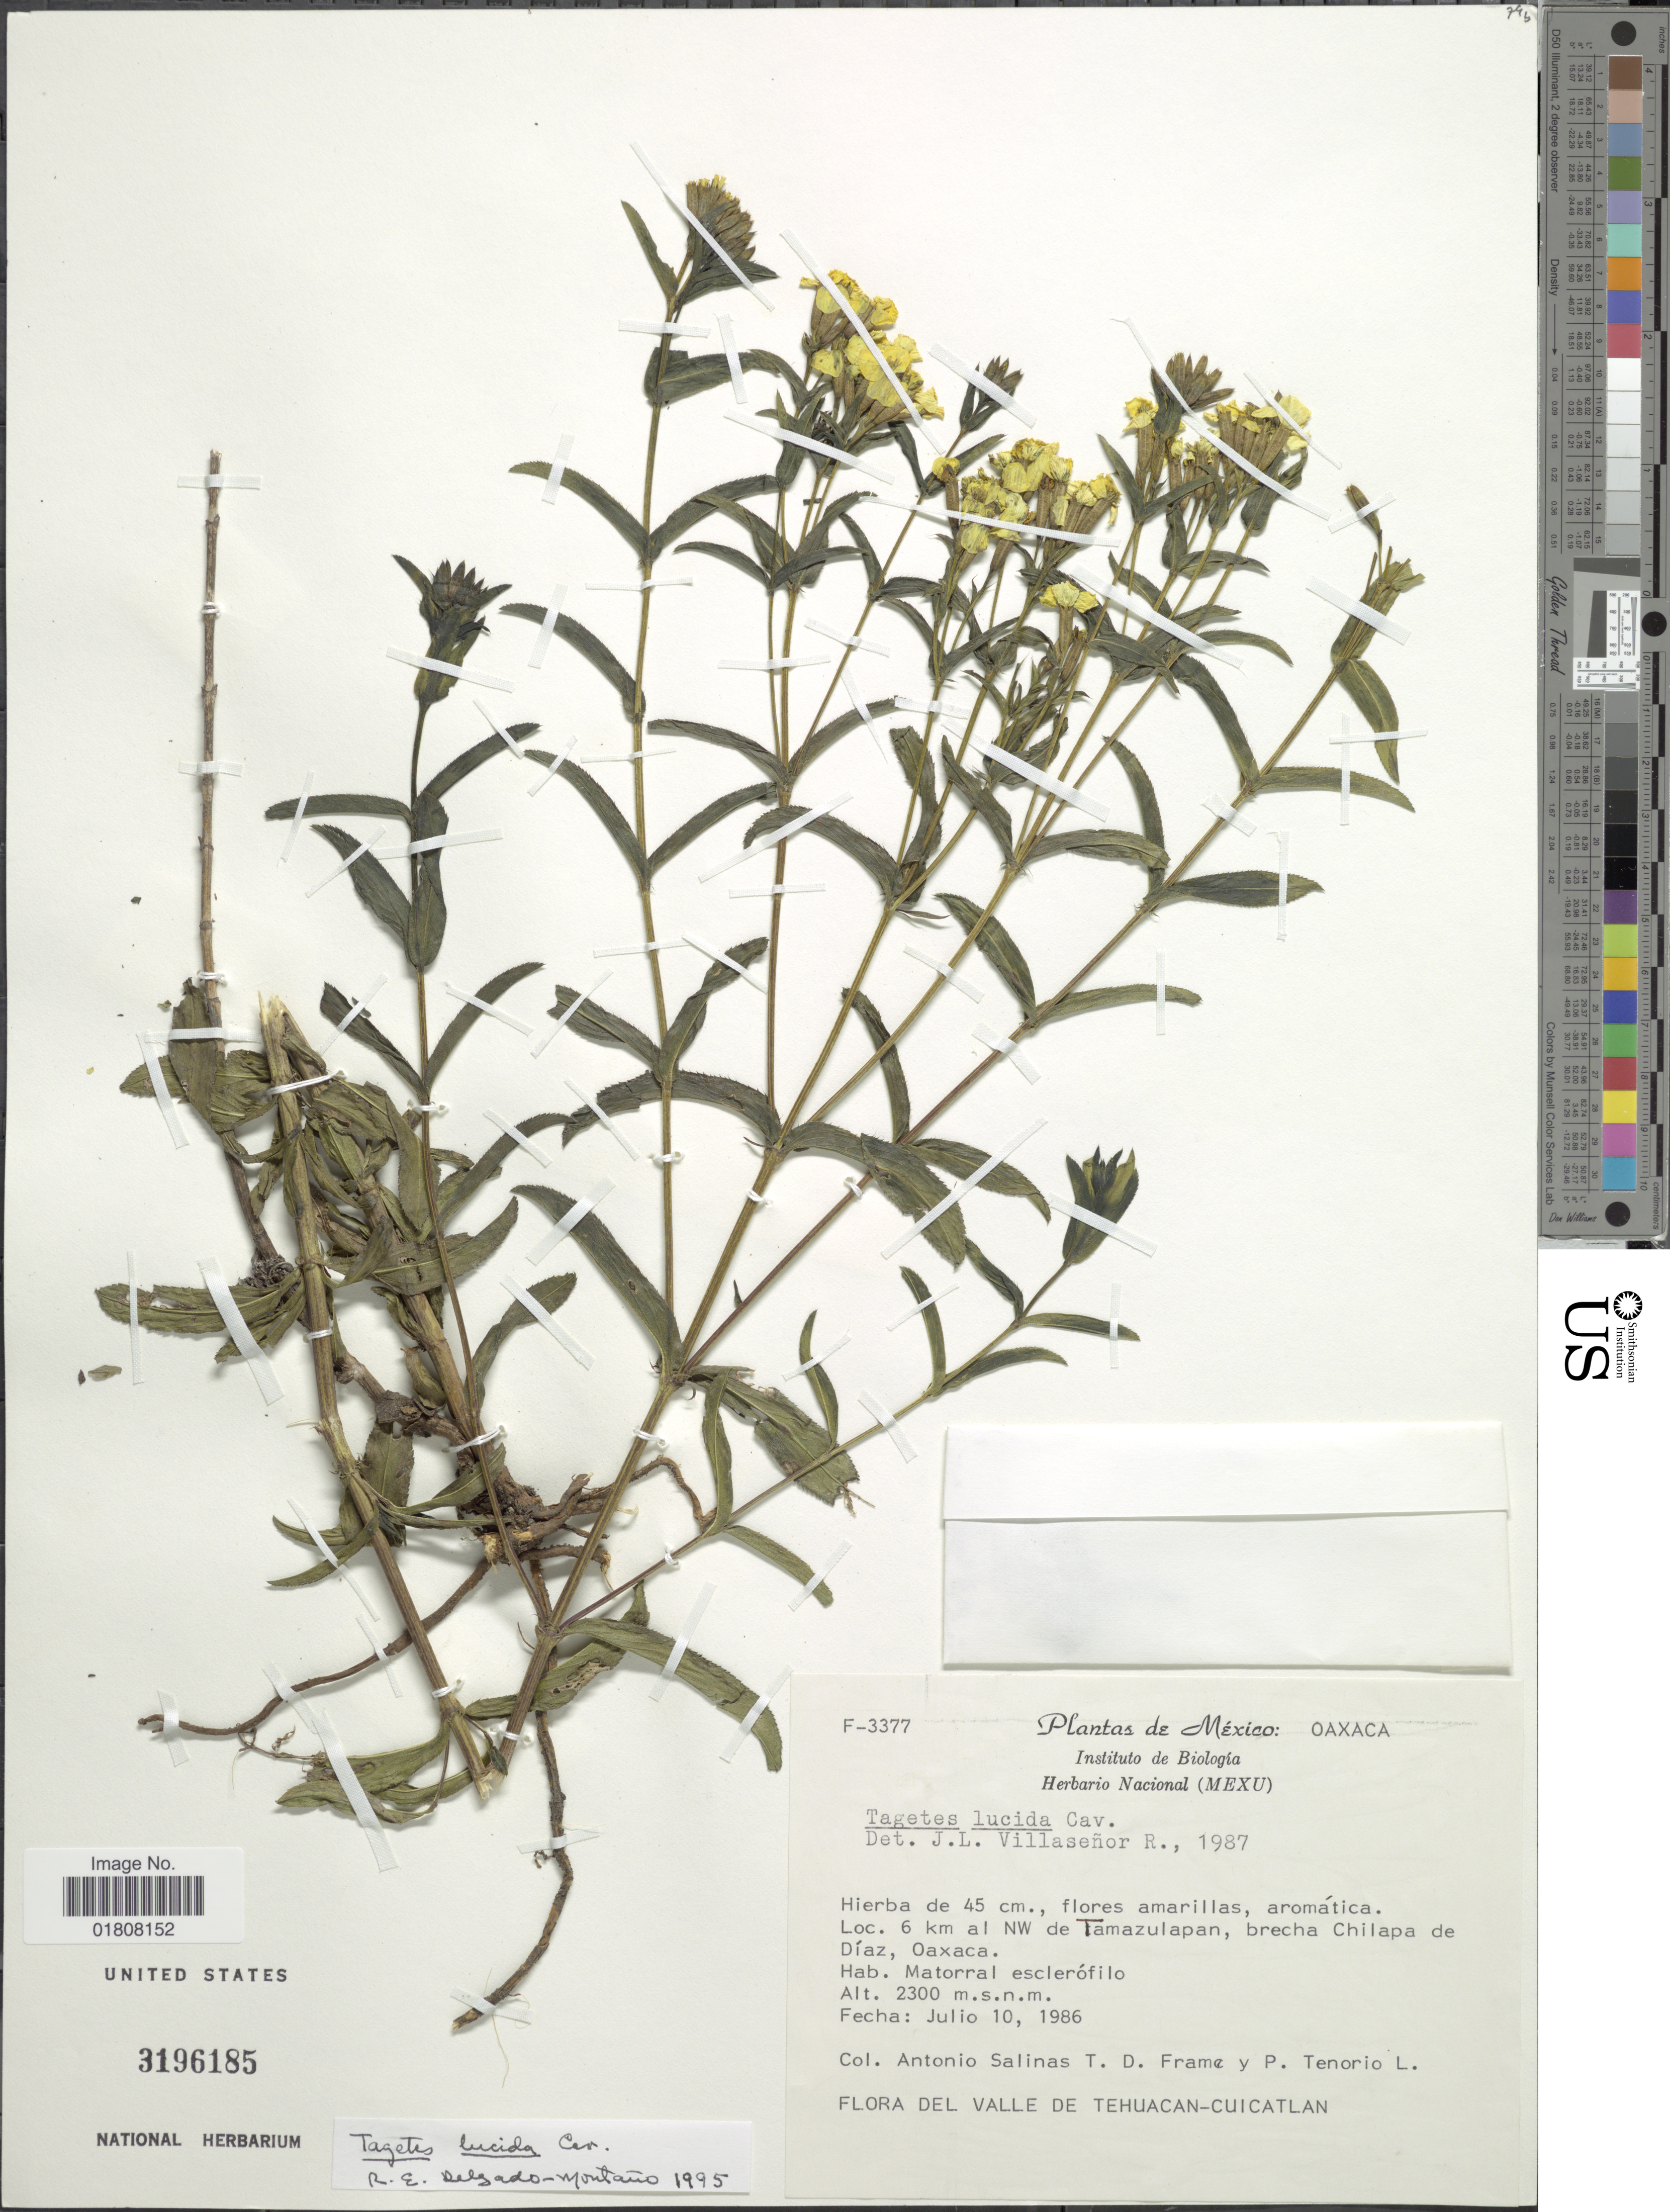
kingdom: Plantae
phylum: Tracheophyta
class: Magnoliopsida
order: Asterales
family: Asteraceae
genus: Tagetes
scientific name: Tagetes lucida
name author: Cav.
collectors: A. Salinas T., D. Frame & P. Tenorio L.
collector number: F-3377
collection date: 1986-07-10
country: Mexico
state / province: Oaxaca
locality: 6 km al NW de Tamazulapan, brecha Chilapa de Diaz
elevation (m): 2300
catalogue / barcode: US 3196185